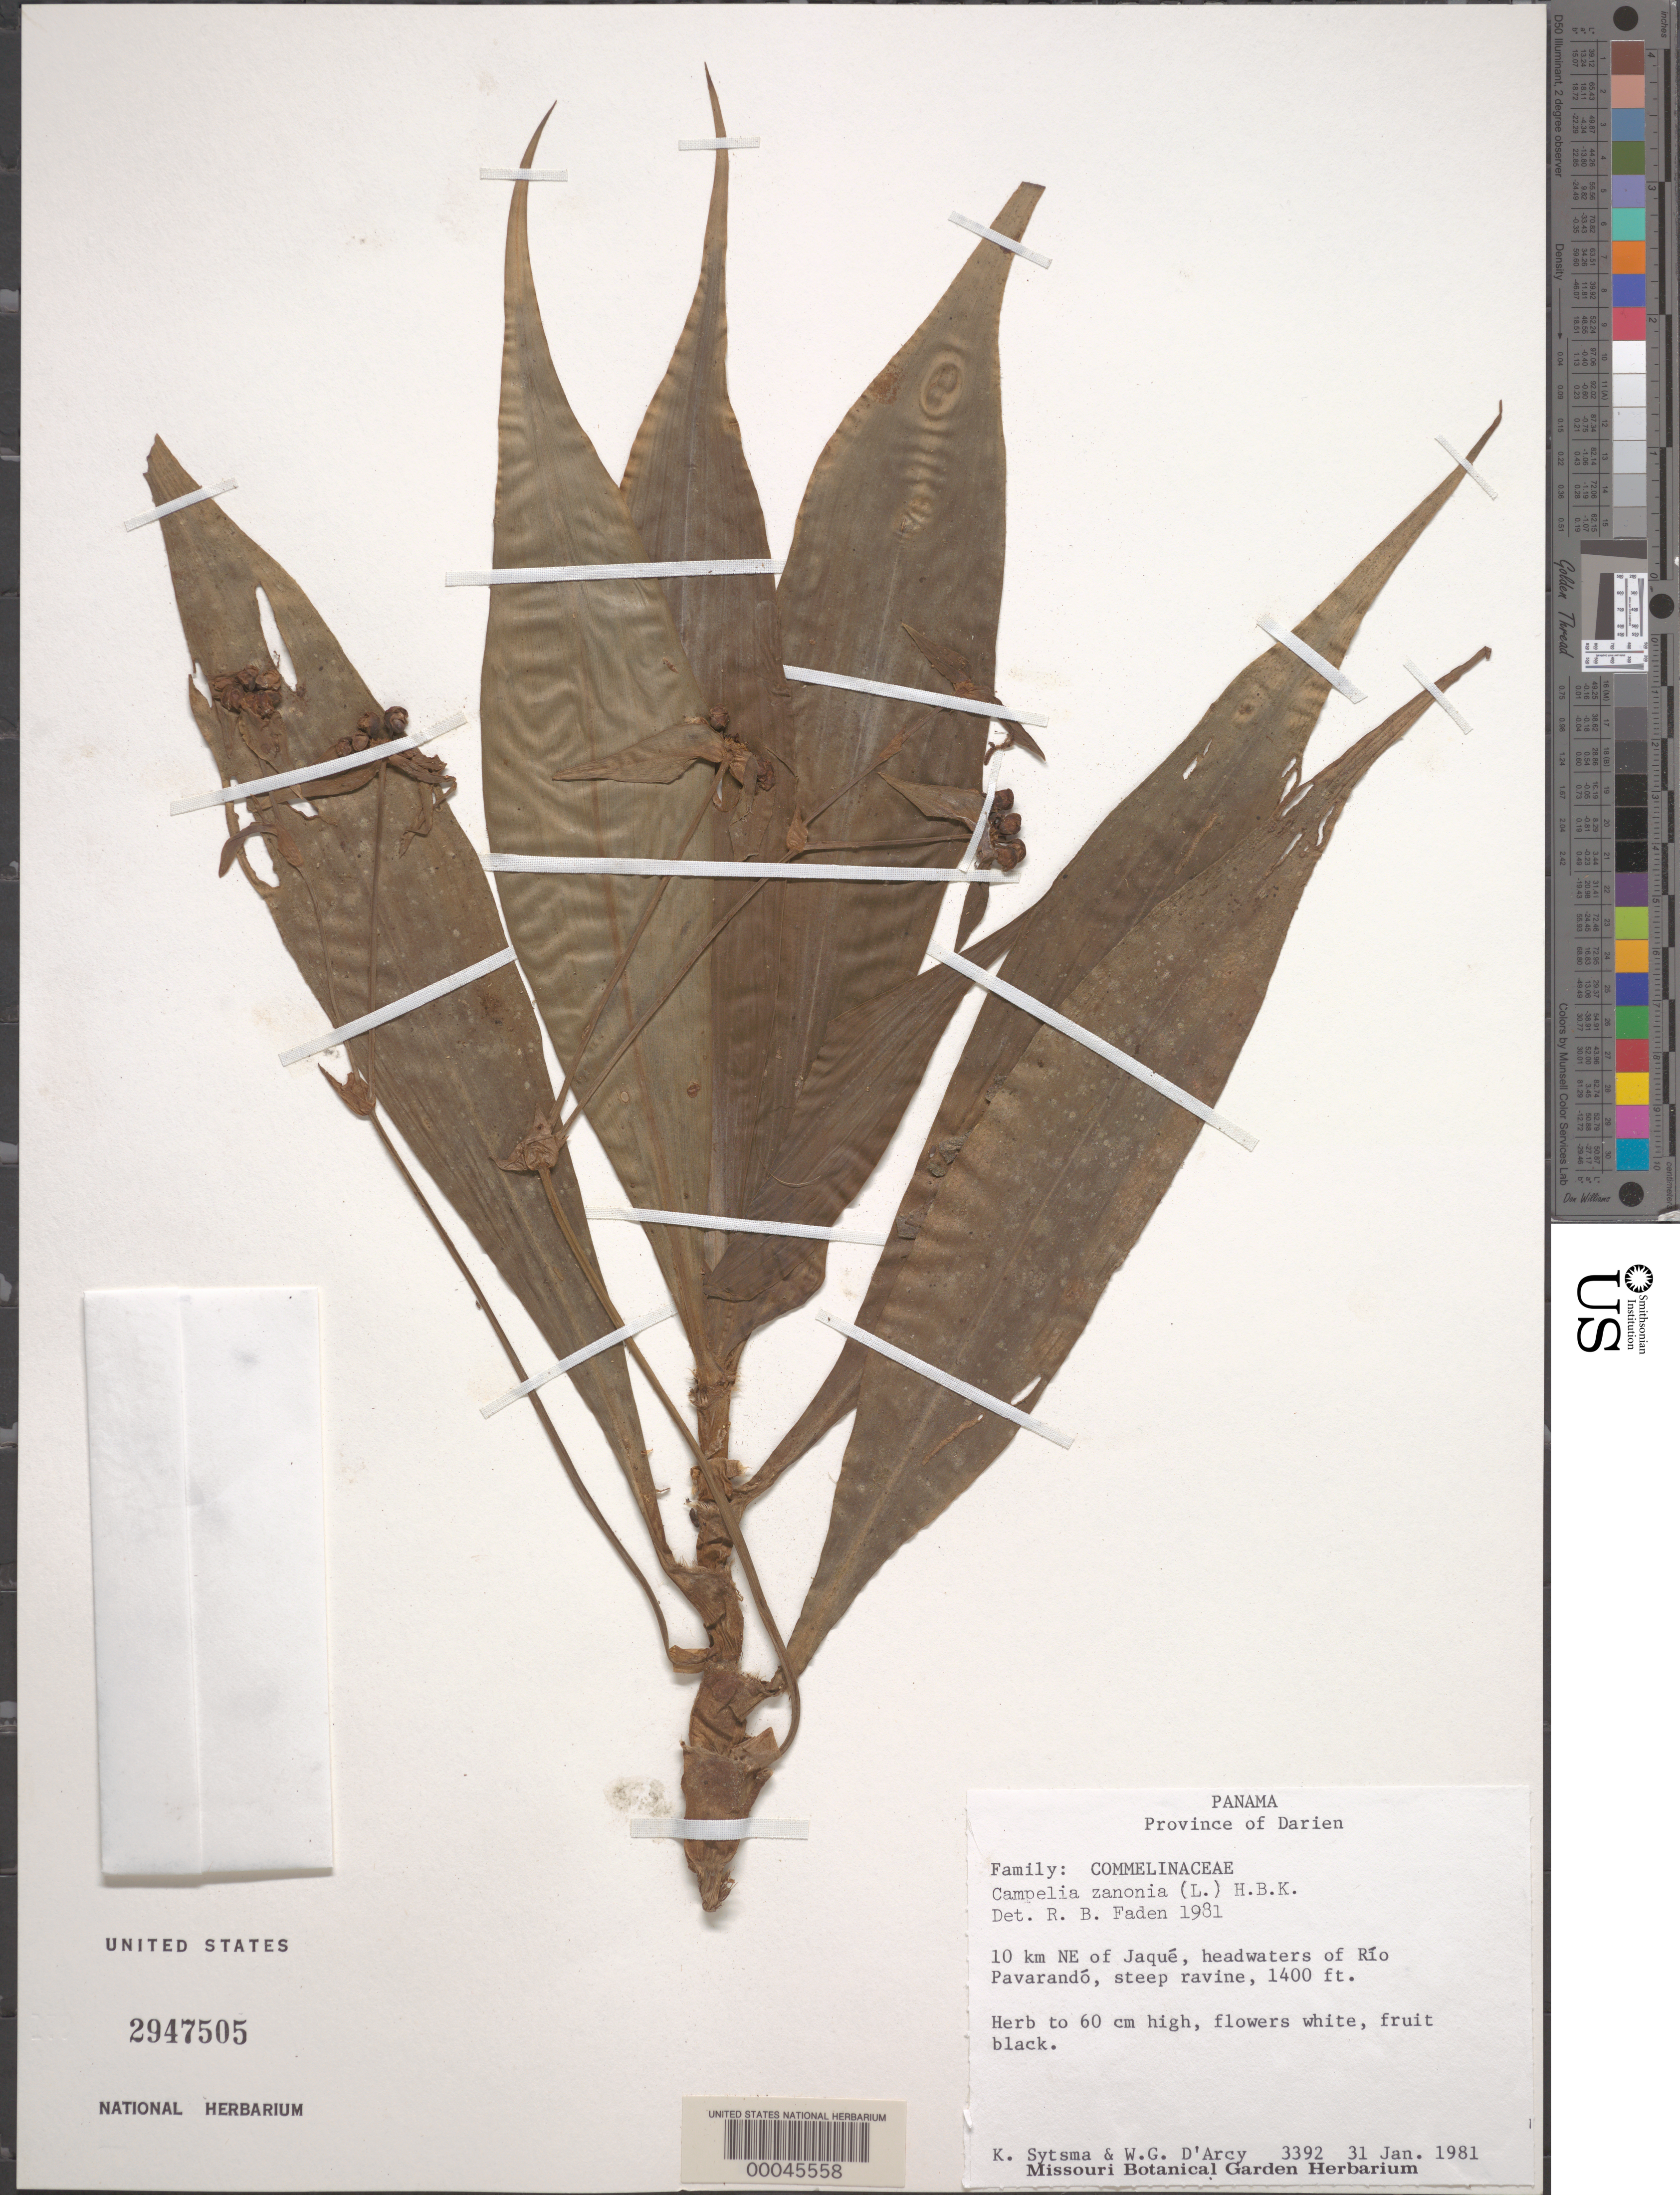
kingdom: Plantae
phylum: Tracheophyta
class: Liliopsida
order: Commelinales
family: Commelinaceae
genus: Tradescantia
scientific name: Tradescantia zanonia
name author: (L.) Sw.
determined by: Faden, Robert B., (US), Smithsonian Institution - National Museum of Natural History (UNITED STATES)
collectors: K. J. Sytsma & W. G. D'Arcy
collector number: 3392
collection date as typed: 31 Jan 1981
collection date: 1981-01-31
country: Panama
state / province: Darién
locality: NE of Jaque, headwaters of Rio Pavarango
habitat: Steep ravine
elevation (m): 427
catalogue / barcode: US 2947505